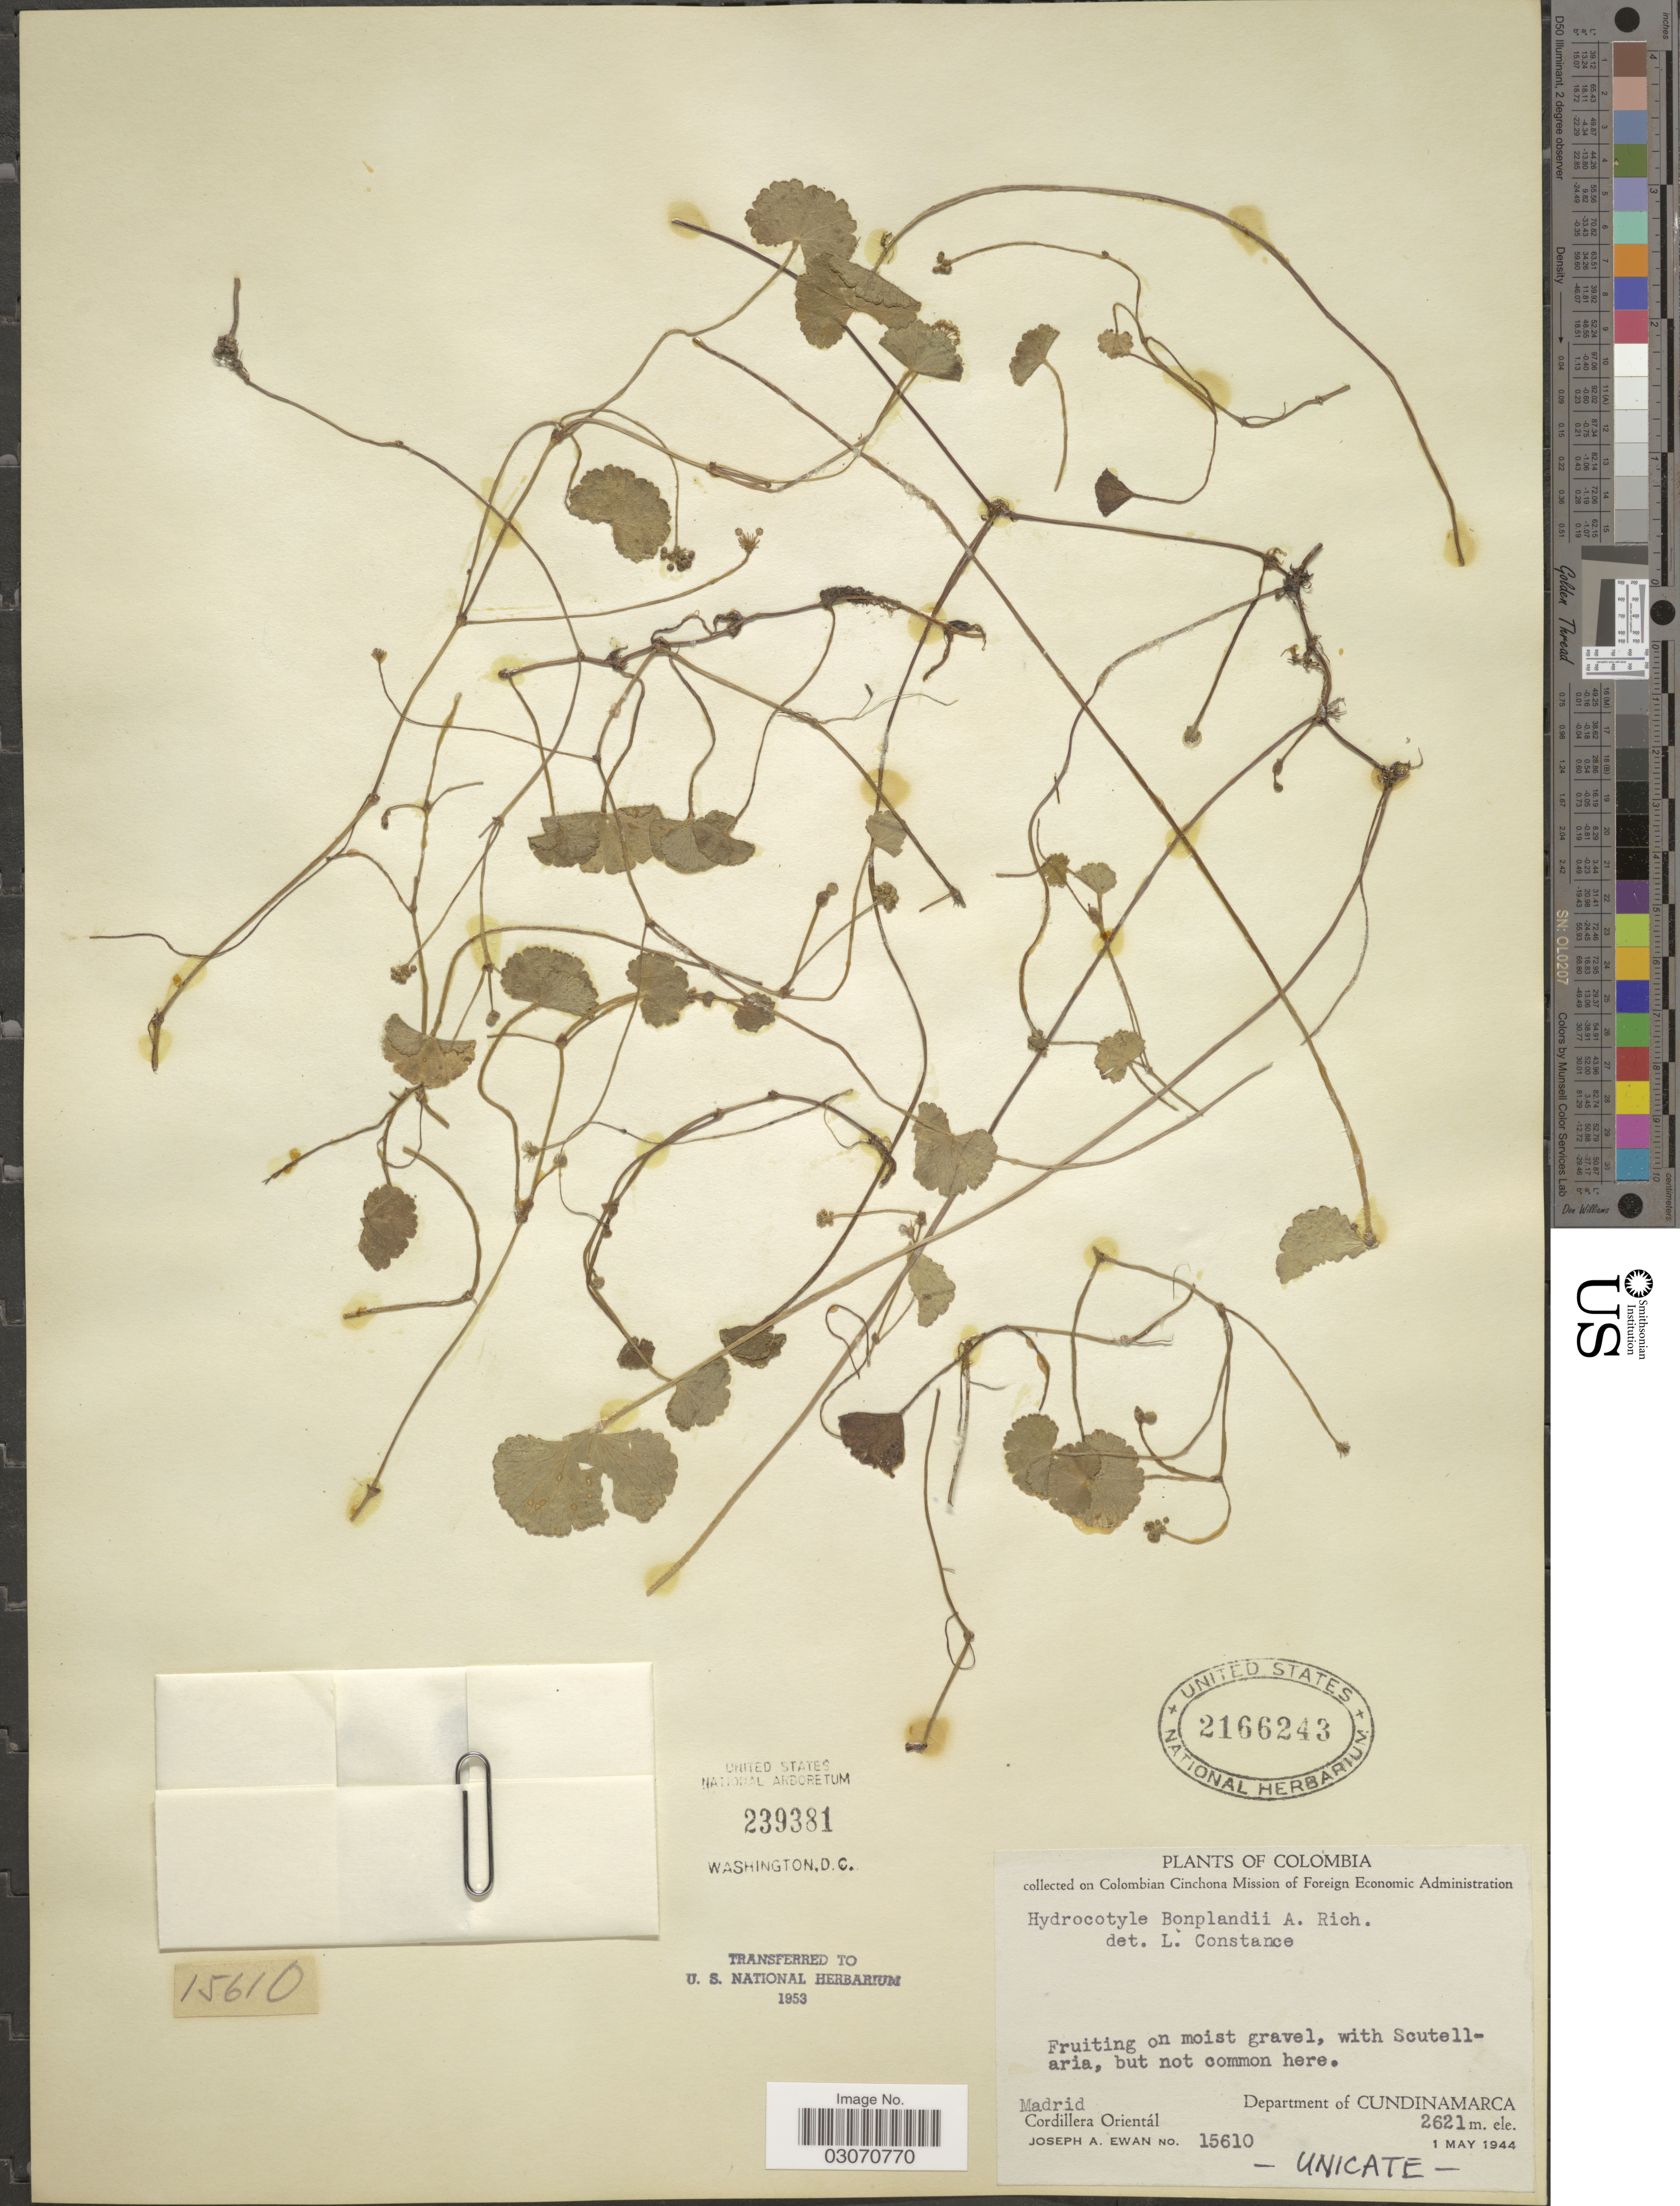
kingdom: Plantae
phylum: Tracheophyta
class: Magnoliopsida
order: Apiales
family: Araliaceae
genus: Hydrocotyle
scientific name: Hydrocotyle bonplandii var. bonplandii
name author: A. Rich.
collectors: J. A. Ewan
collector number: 15610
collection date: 1944-05-01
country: Colombia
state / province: Cundinamarca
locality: Madrid. Cordillera Orientál. Department of Cundinamarca.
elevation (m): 2621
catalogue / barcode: US 2166243